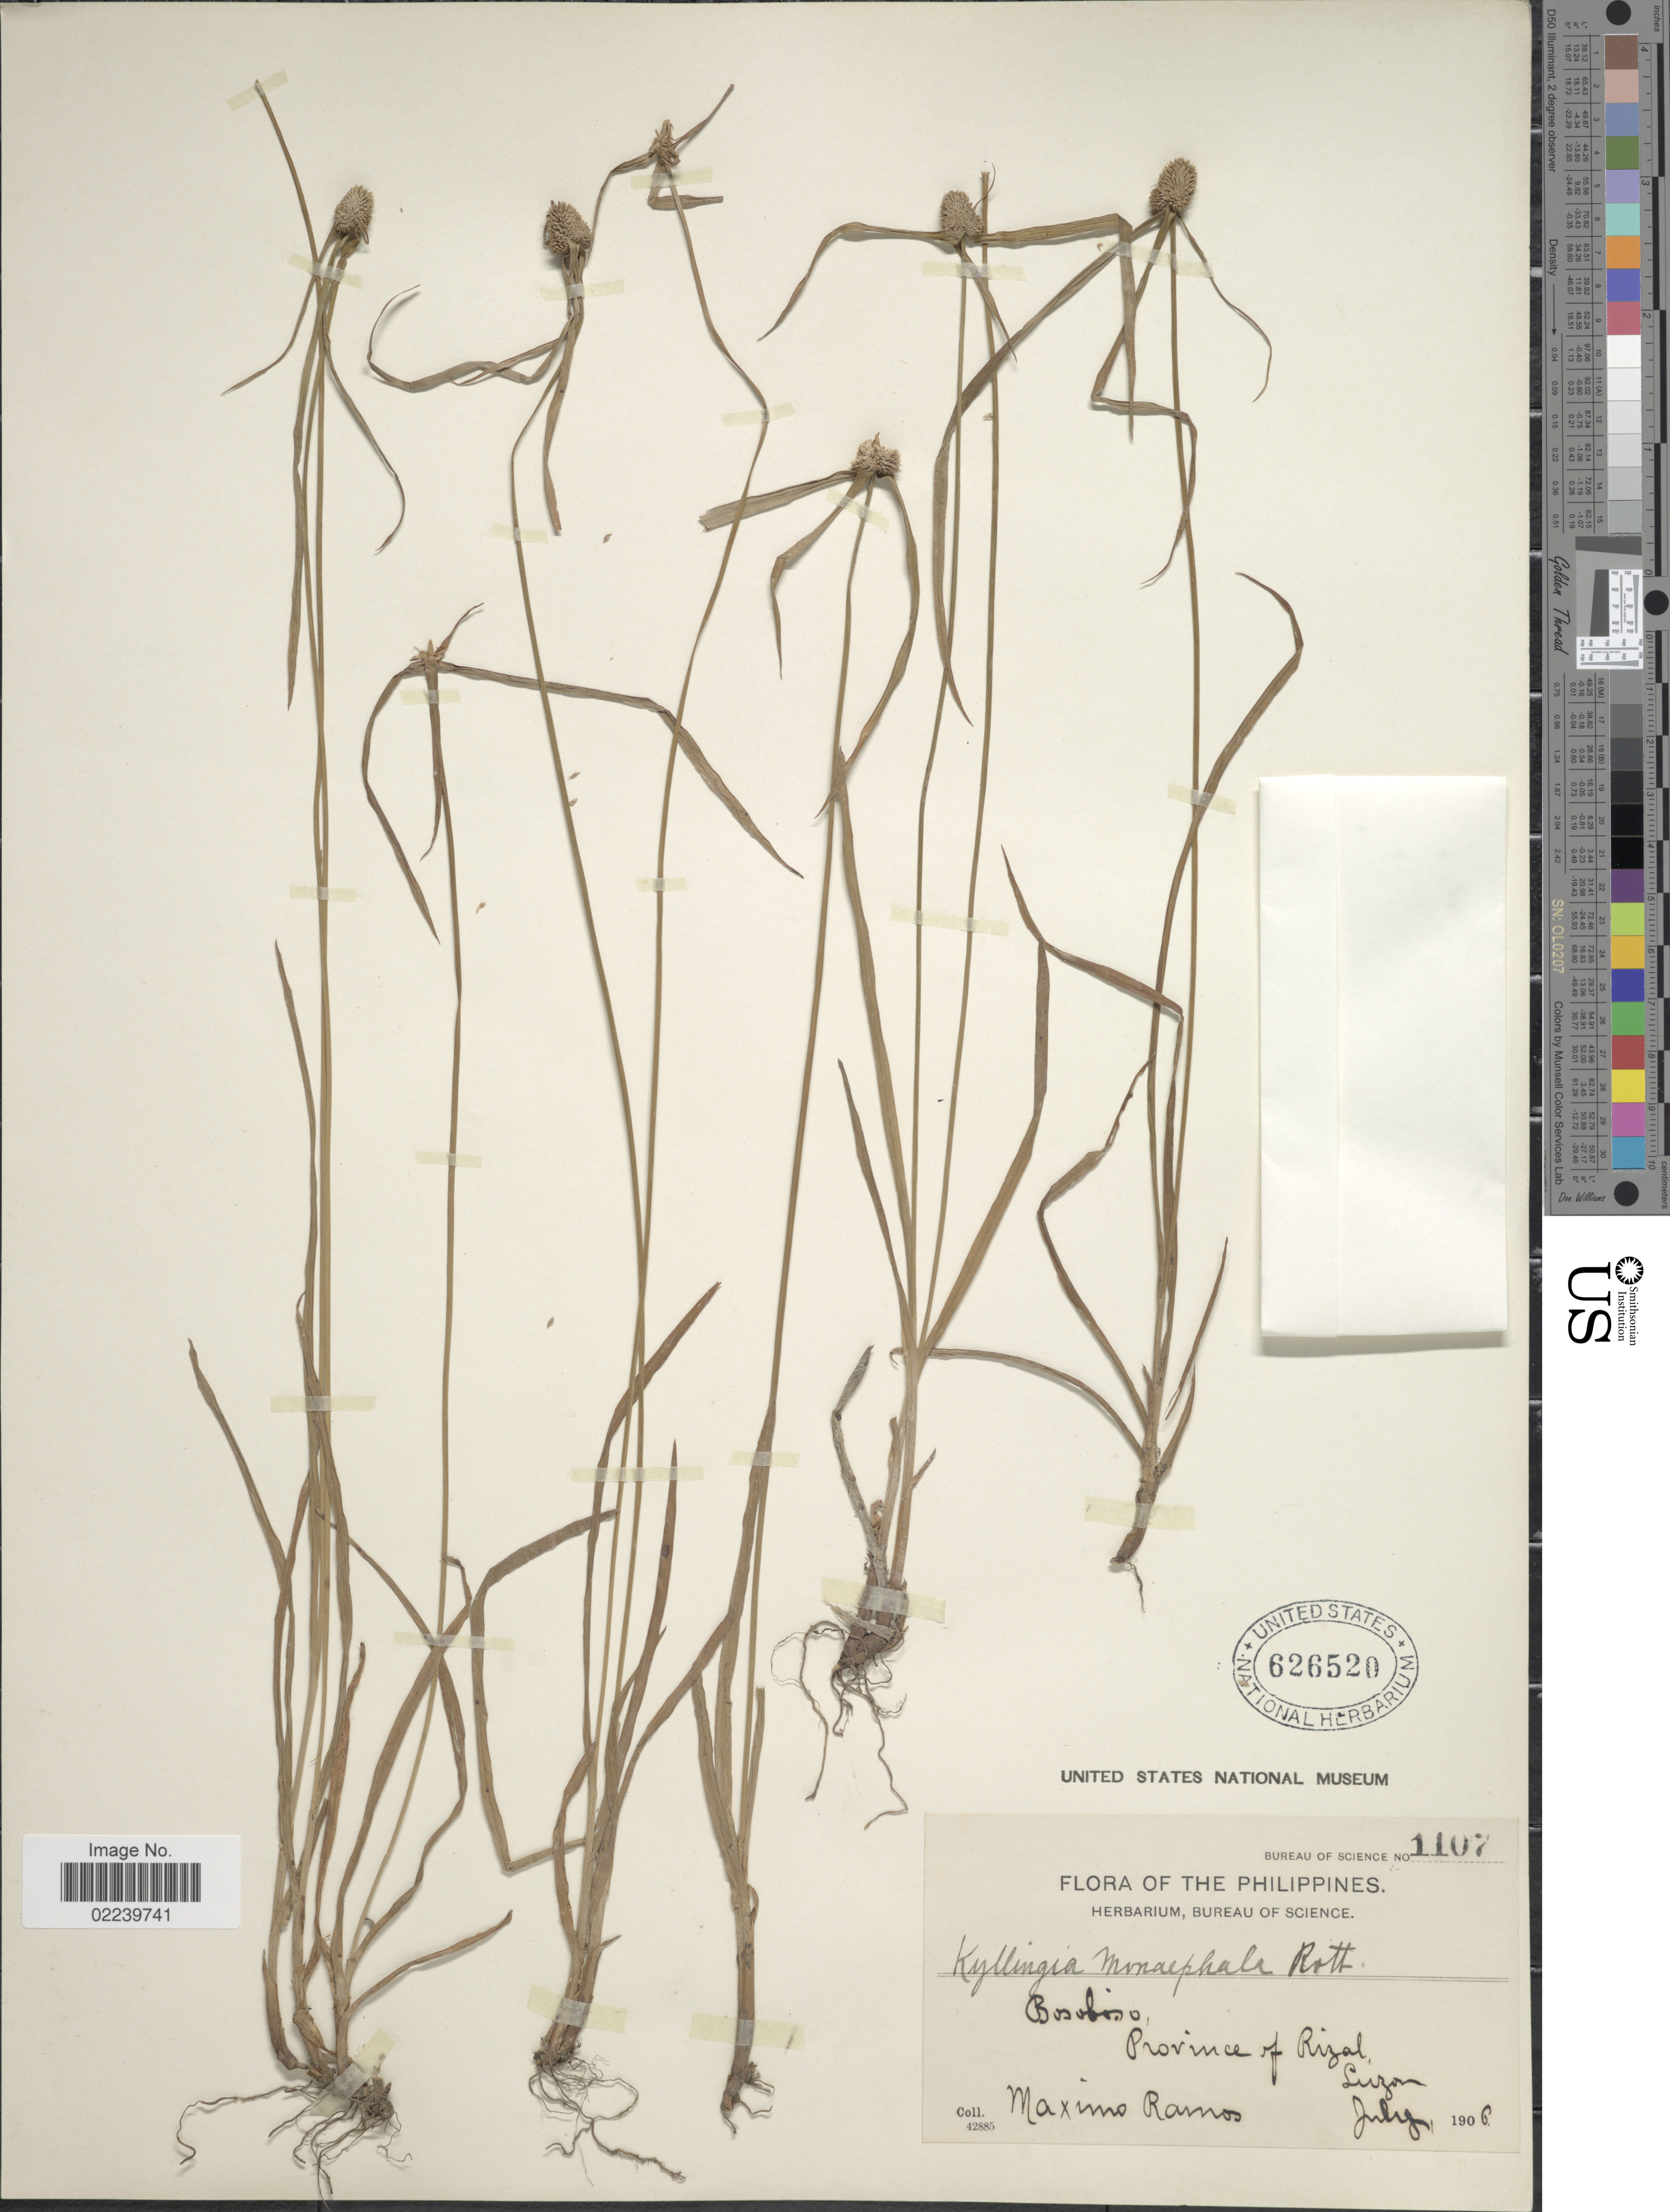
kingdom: Plantae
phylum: Tracheophyta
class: Liliopsida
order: Poales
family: Cyperaceae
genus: Cyperus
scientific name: Cyperus mindorensis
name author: (Steud.) Huygh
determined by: Strong, M. T., (US), Smithsonian Institution - National Museum of Natural History (UNITED STATES)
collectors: M. Ramos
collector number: Bureau of Science 1107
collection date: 1906-07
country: Philippines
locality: Bosoboso, Province of Rizal, Luzon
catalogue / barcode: US 626520